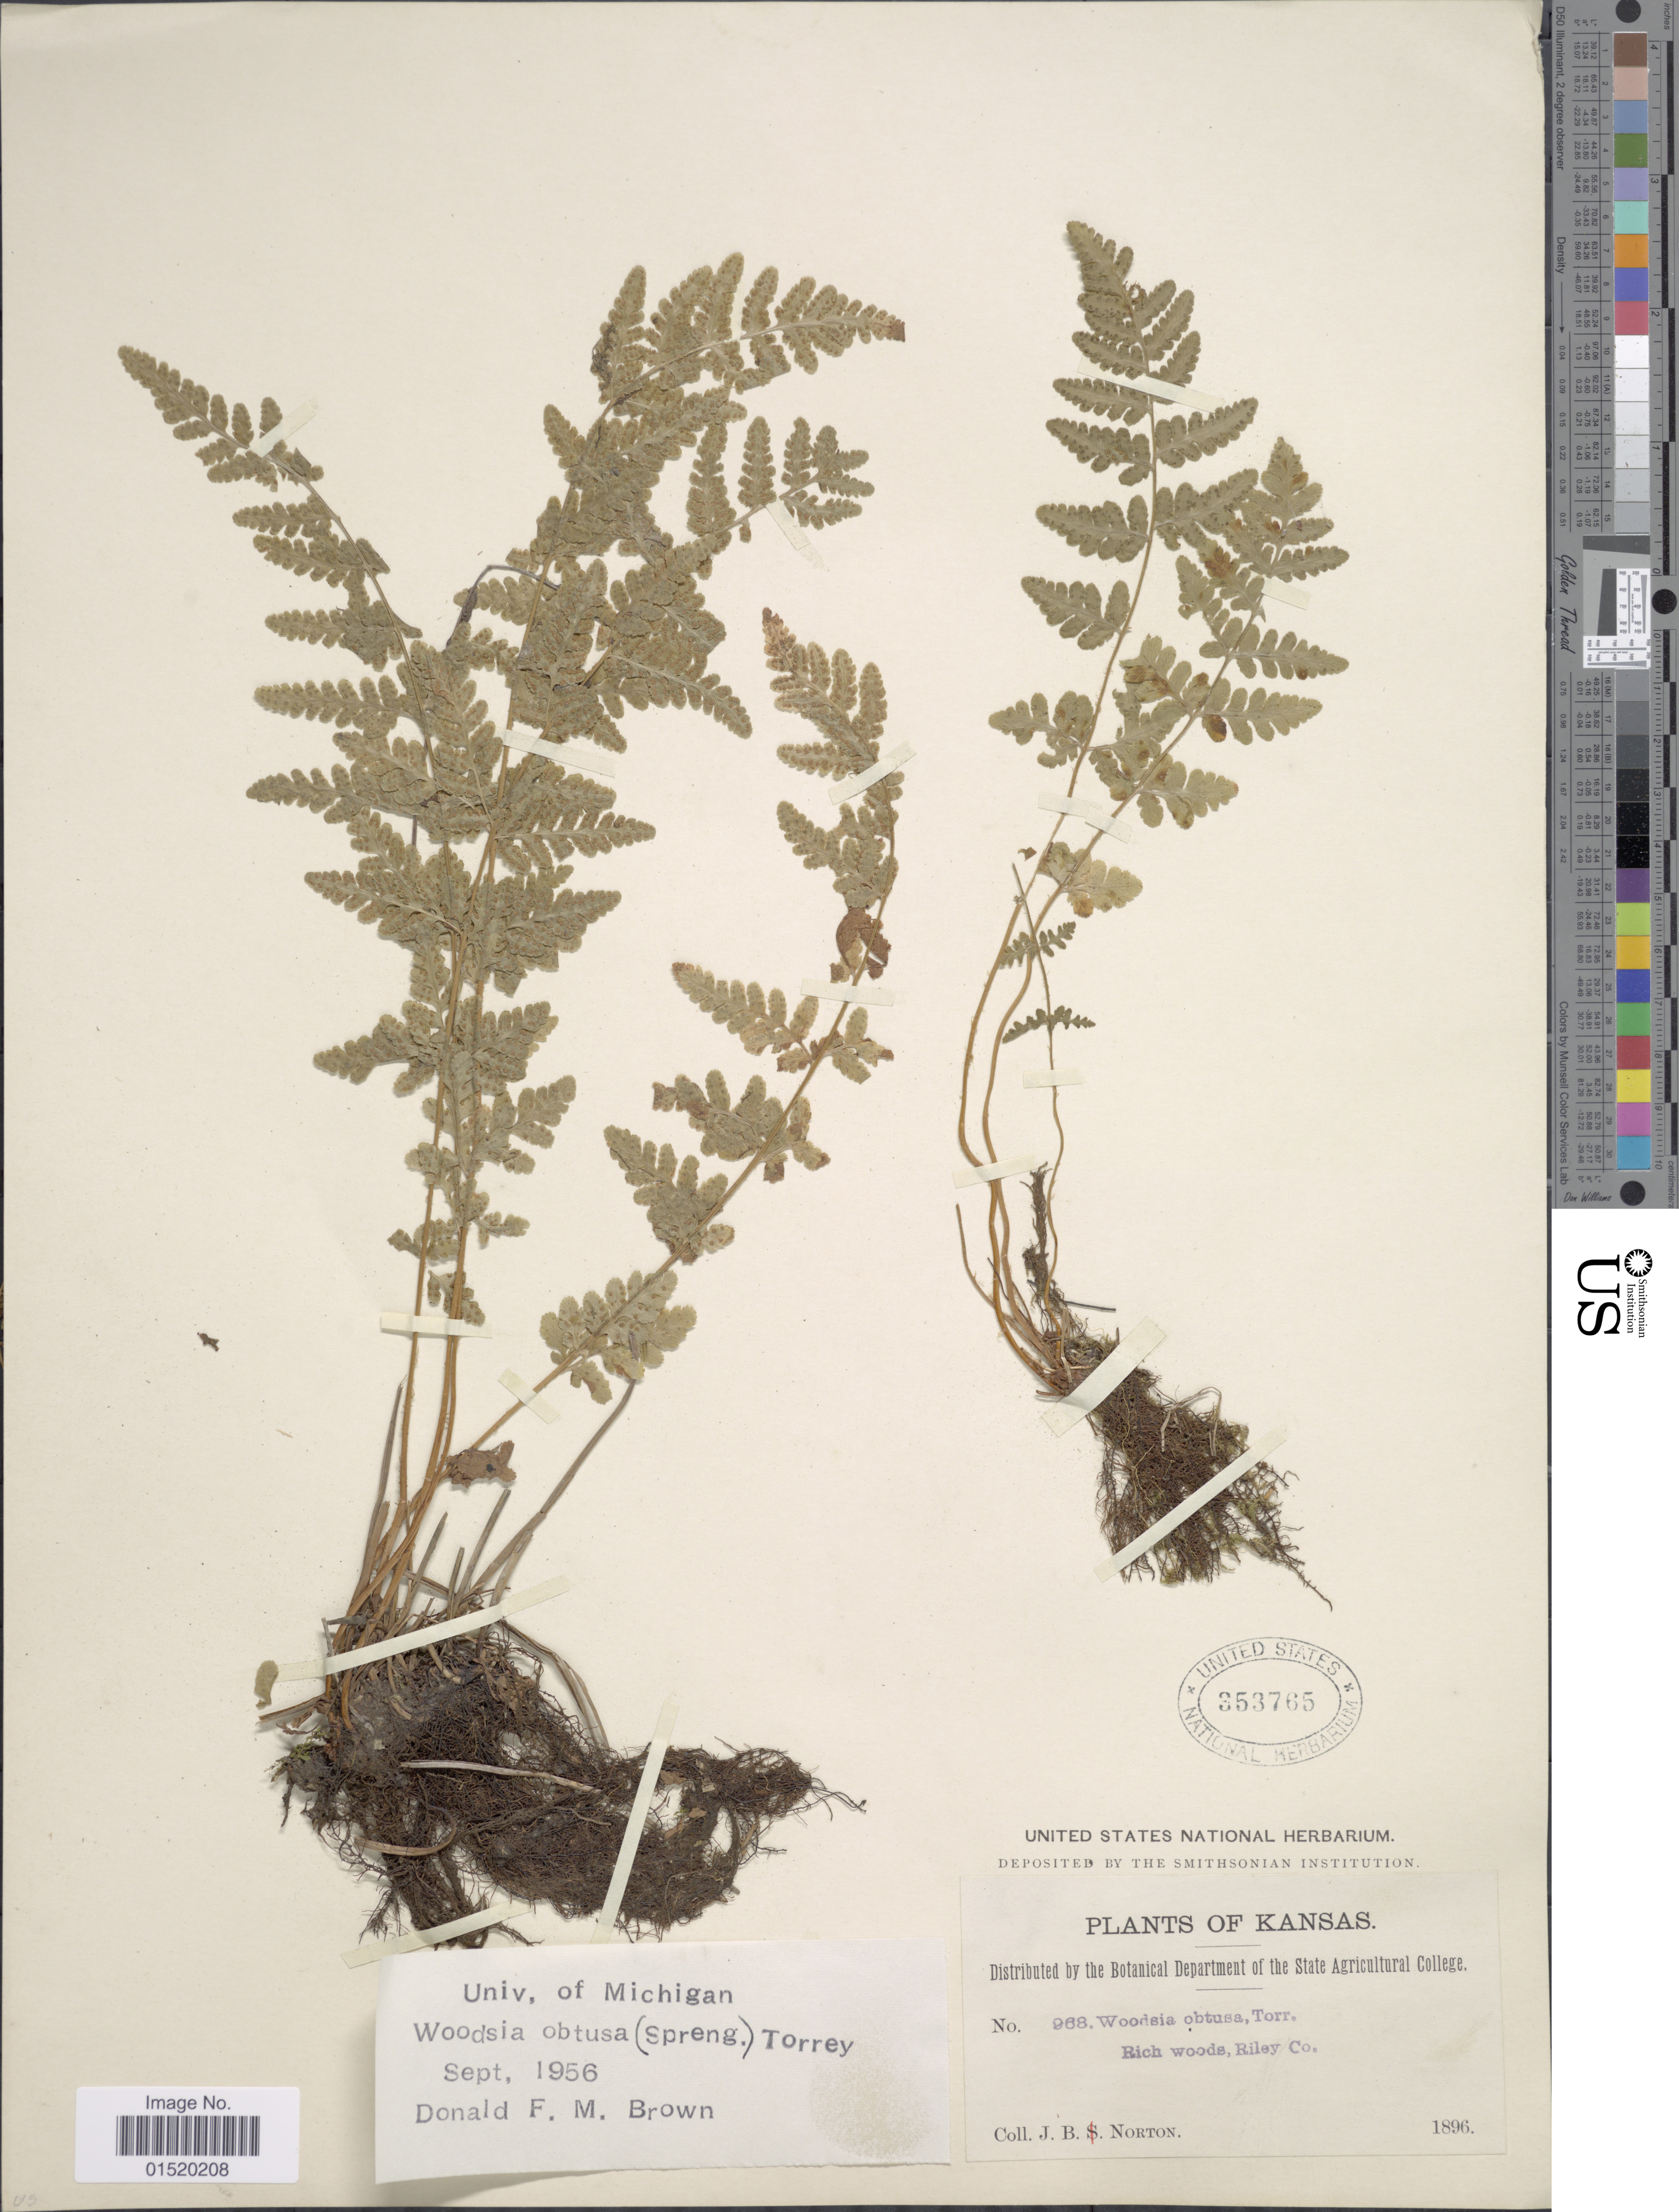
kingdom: Plantae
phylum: Tracheophyta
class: Polypodiopsida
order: Polypodiales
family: Woodsiaceae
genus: Woodsia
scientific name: Woodsia obtusa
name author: (Spreng.) Torr.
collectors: J. B. Norton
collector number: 968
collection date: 1896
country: United States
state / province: Kansas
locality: Rich woods, Riley Co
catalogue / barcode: US 353765